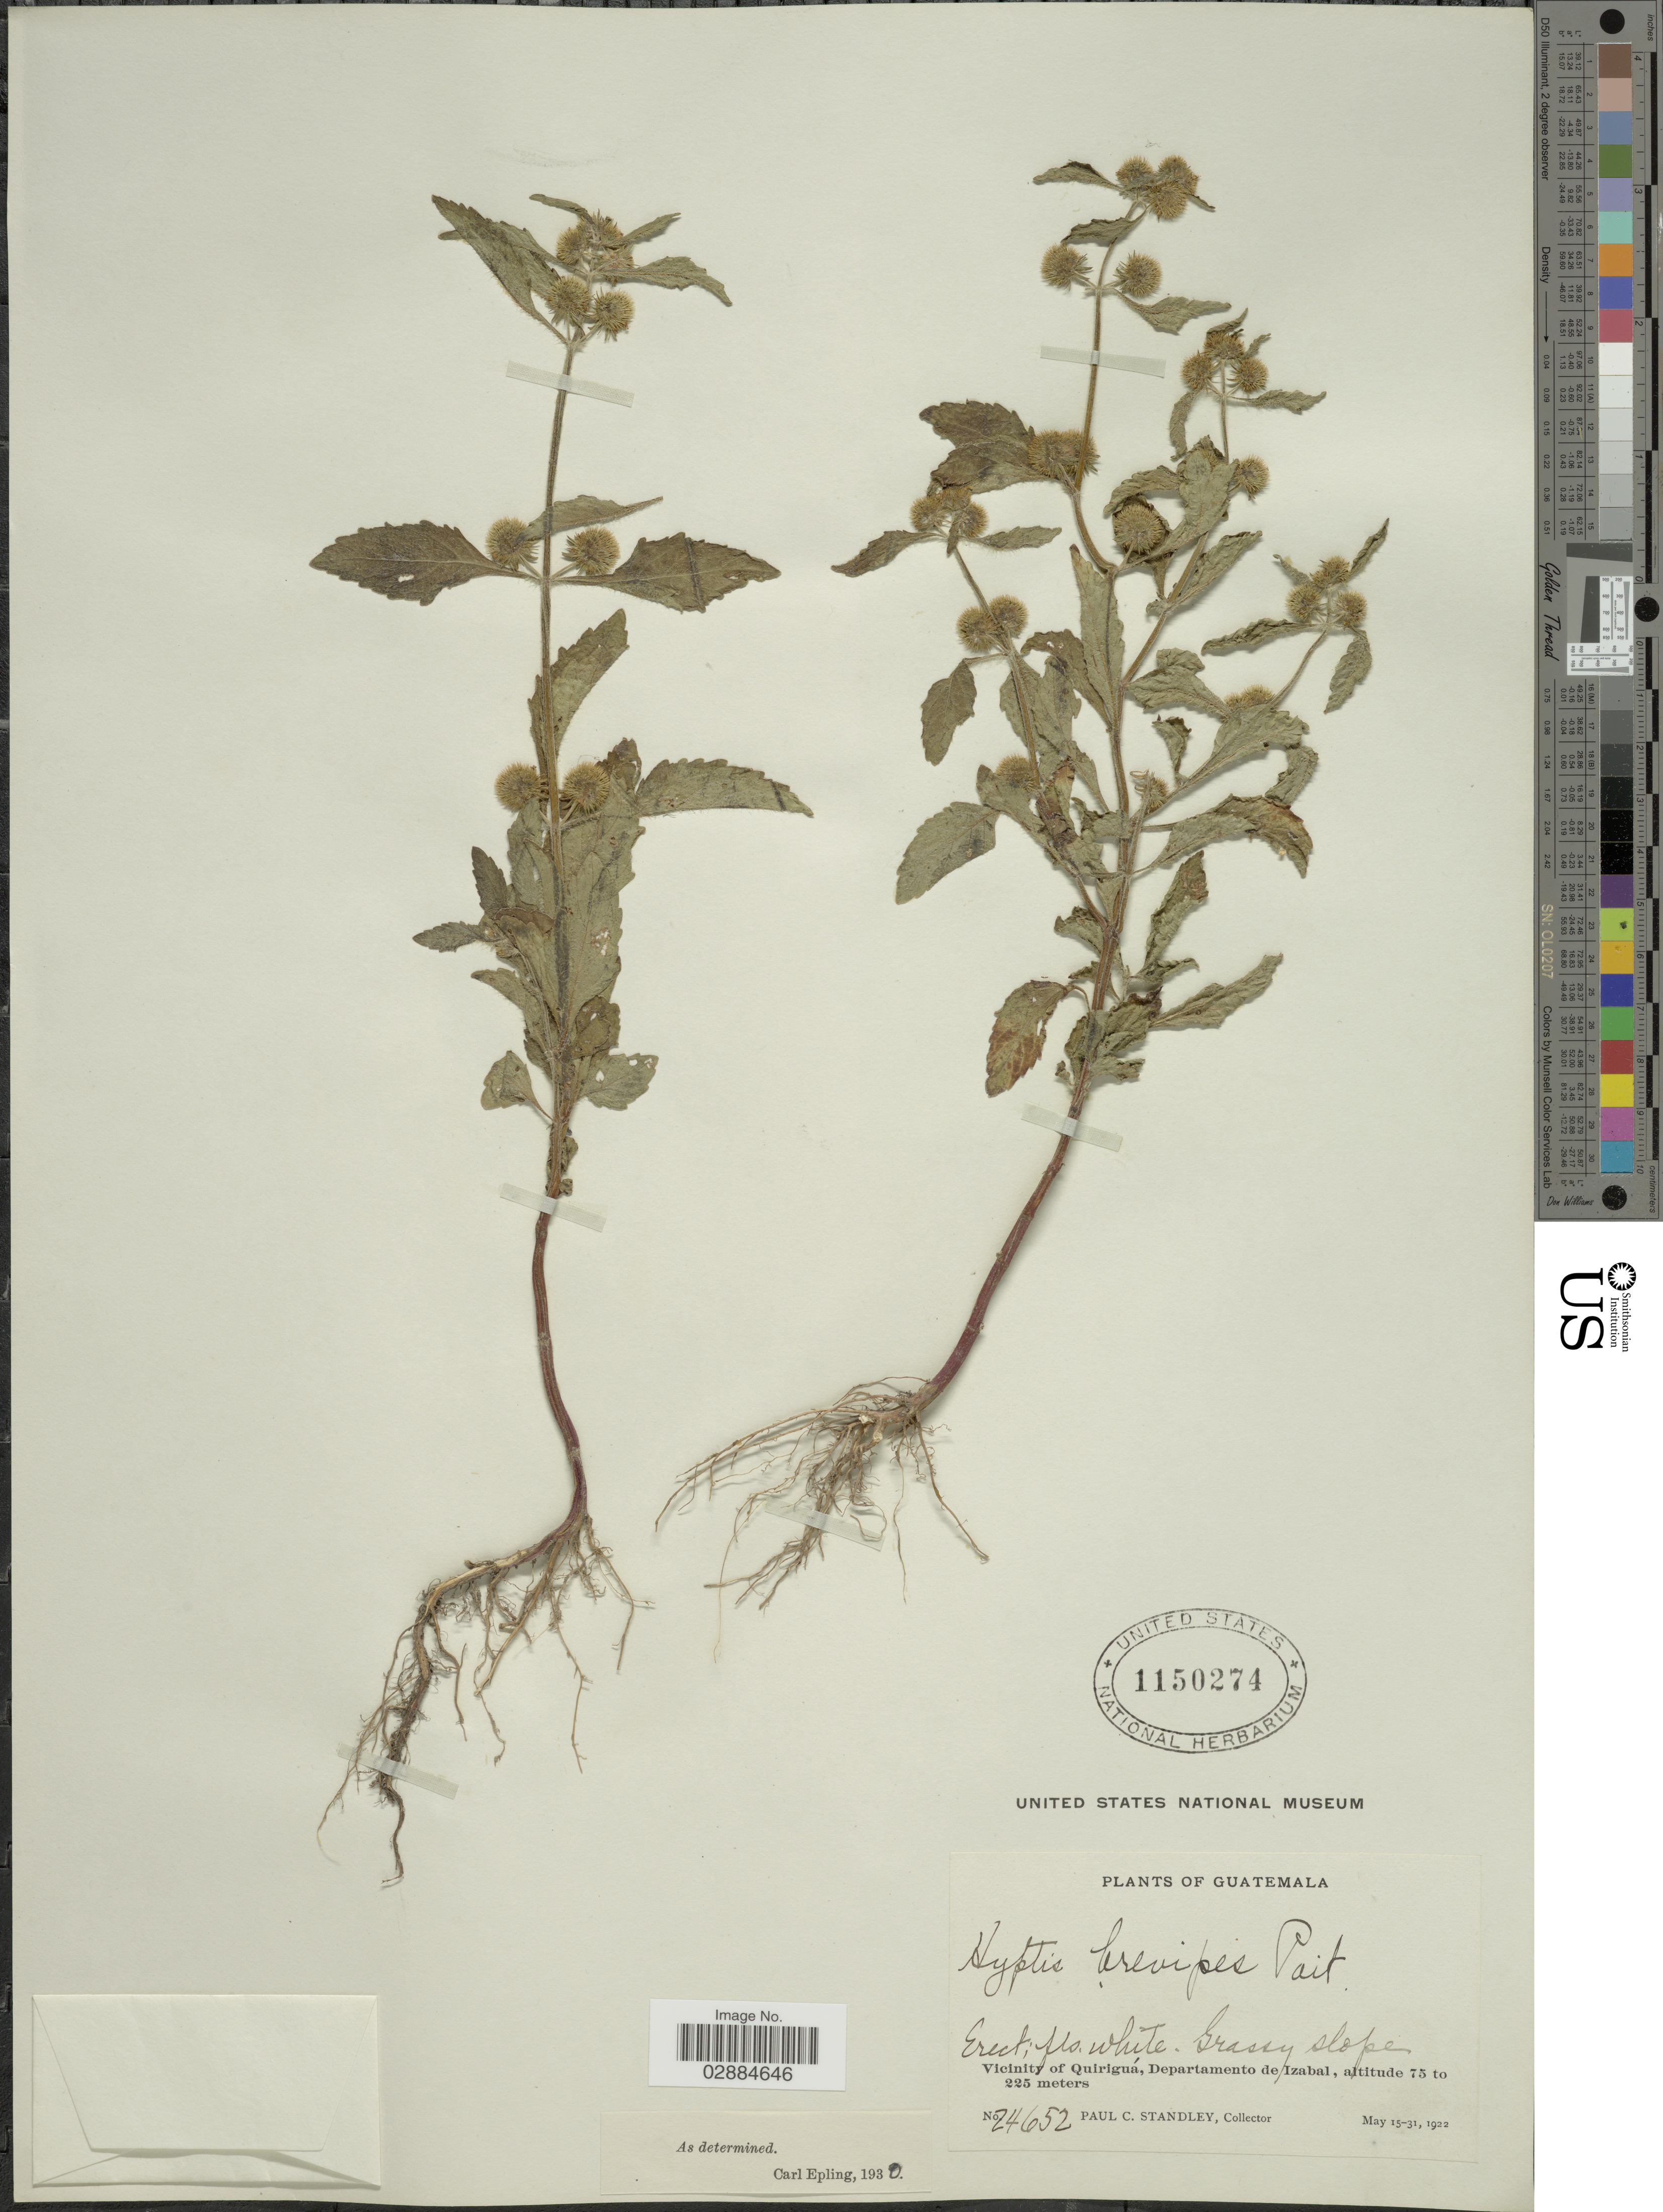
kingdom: Plantae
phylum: Tracheophyta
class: Magnoliopsida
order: Lamiales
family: Lamiaceae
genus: Hyptis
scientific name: Hyptis brevipes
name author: Poit.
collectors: P. C. Standley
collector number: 24652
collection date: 1922-05-15/1922-05-31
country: Guatemala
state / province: Izabal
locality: Grassy slope, Vicinity of Quiriguá, Departamento de Izabal.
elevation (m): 75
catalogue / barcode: US 1150274